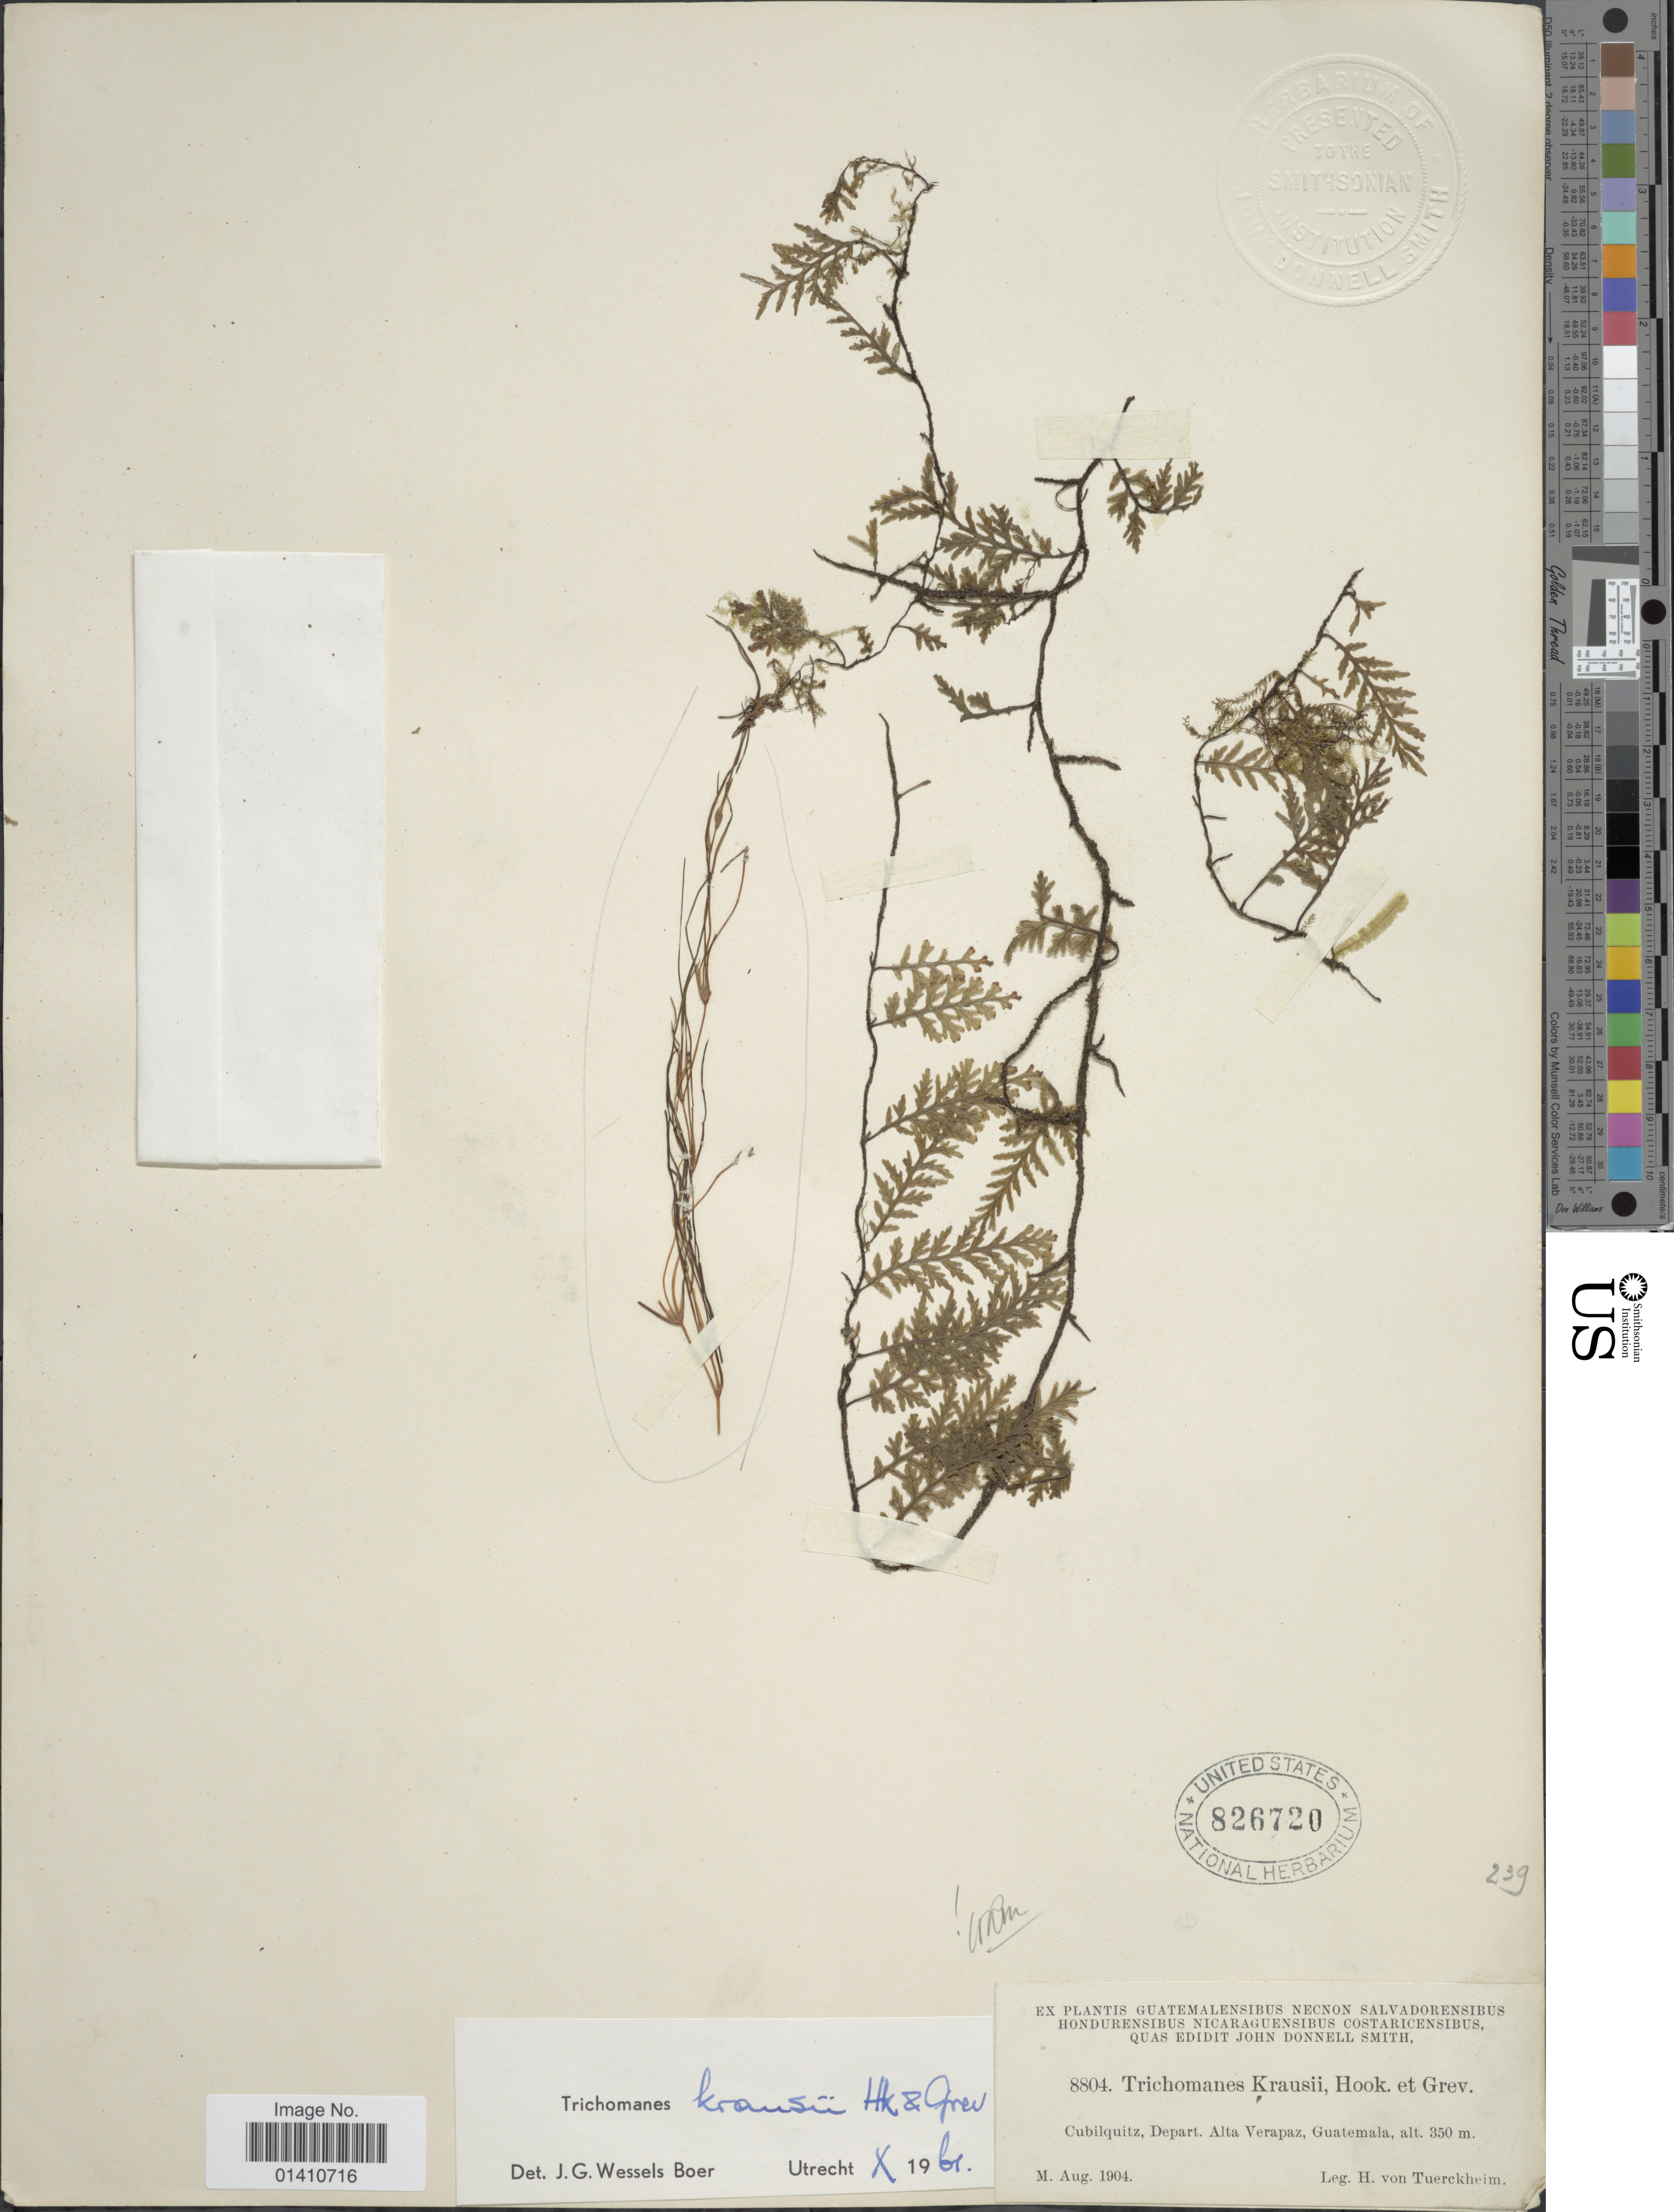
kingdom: Plantae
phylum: Tracheophyta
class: Polypodiopsida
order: Hymenophyllales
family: Hymenophyllaceae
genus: Didymoglossum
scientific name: Didymoglossum kraussii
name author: (Hook. & Grev.) C. Presl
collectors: H. von Tuerckheim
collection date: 1904-08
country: Guatemala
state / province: Alta Verapaz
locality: Cubilquitz, Guatemala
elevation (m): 350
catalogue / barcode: US 826720